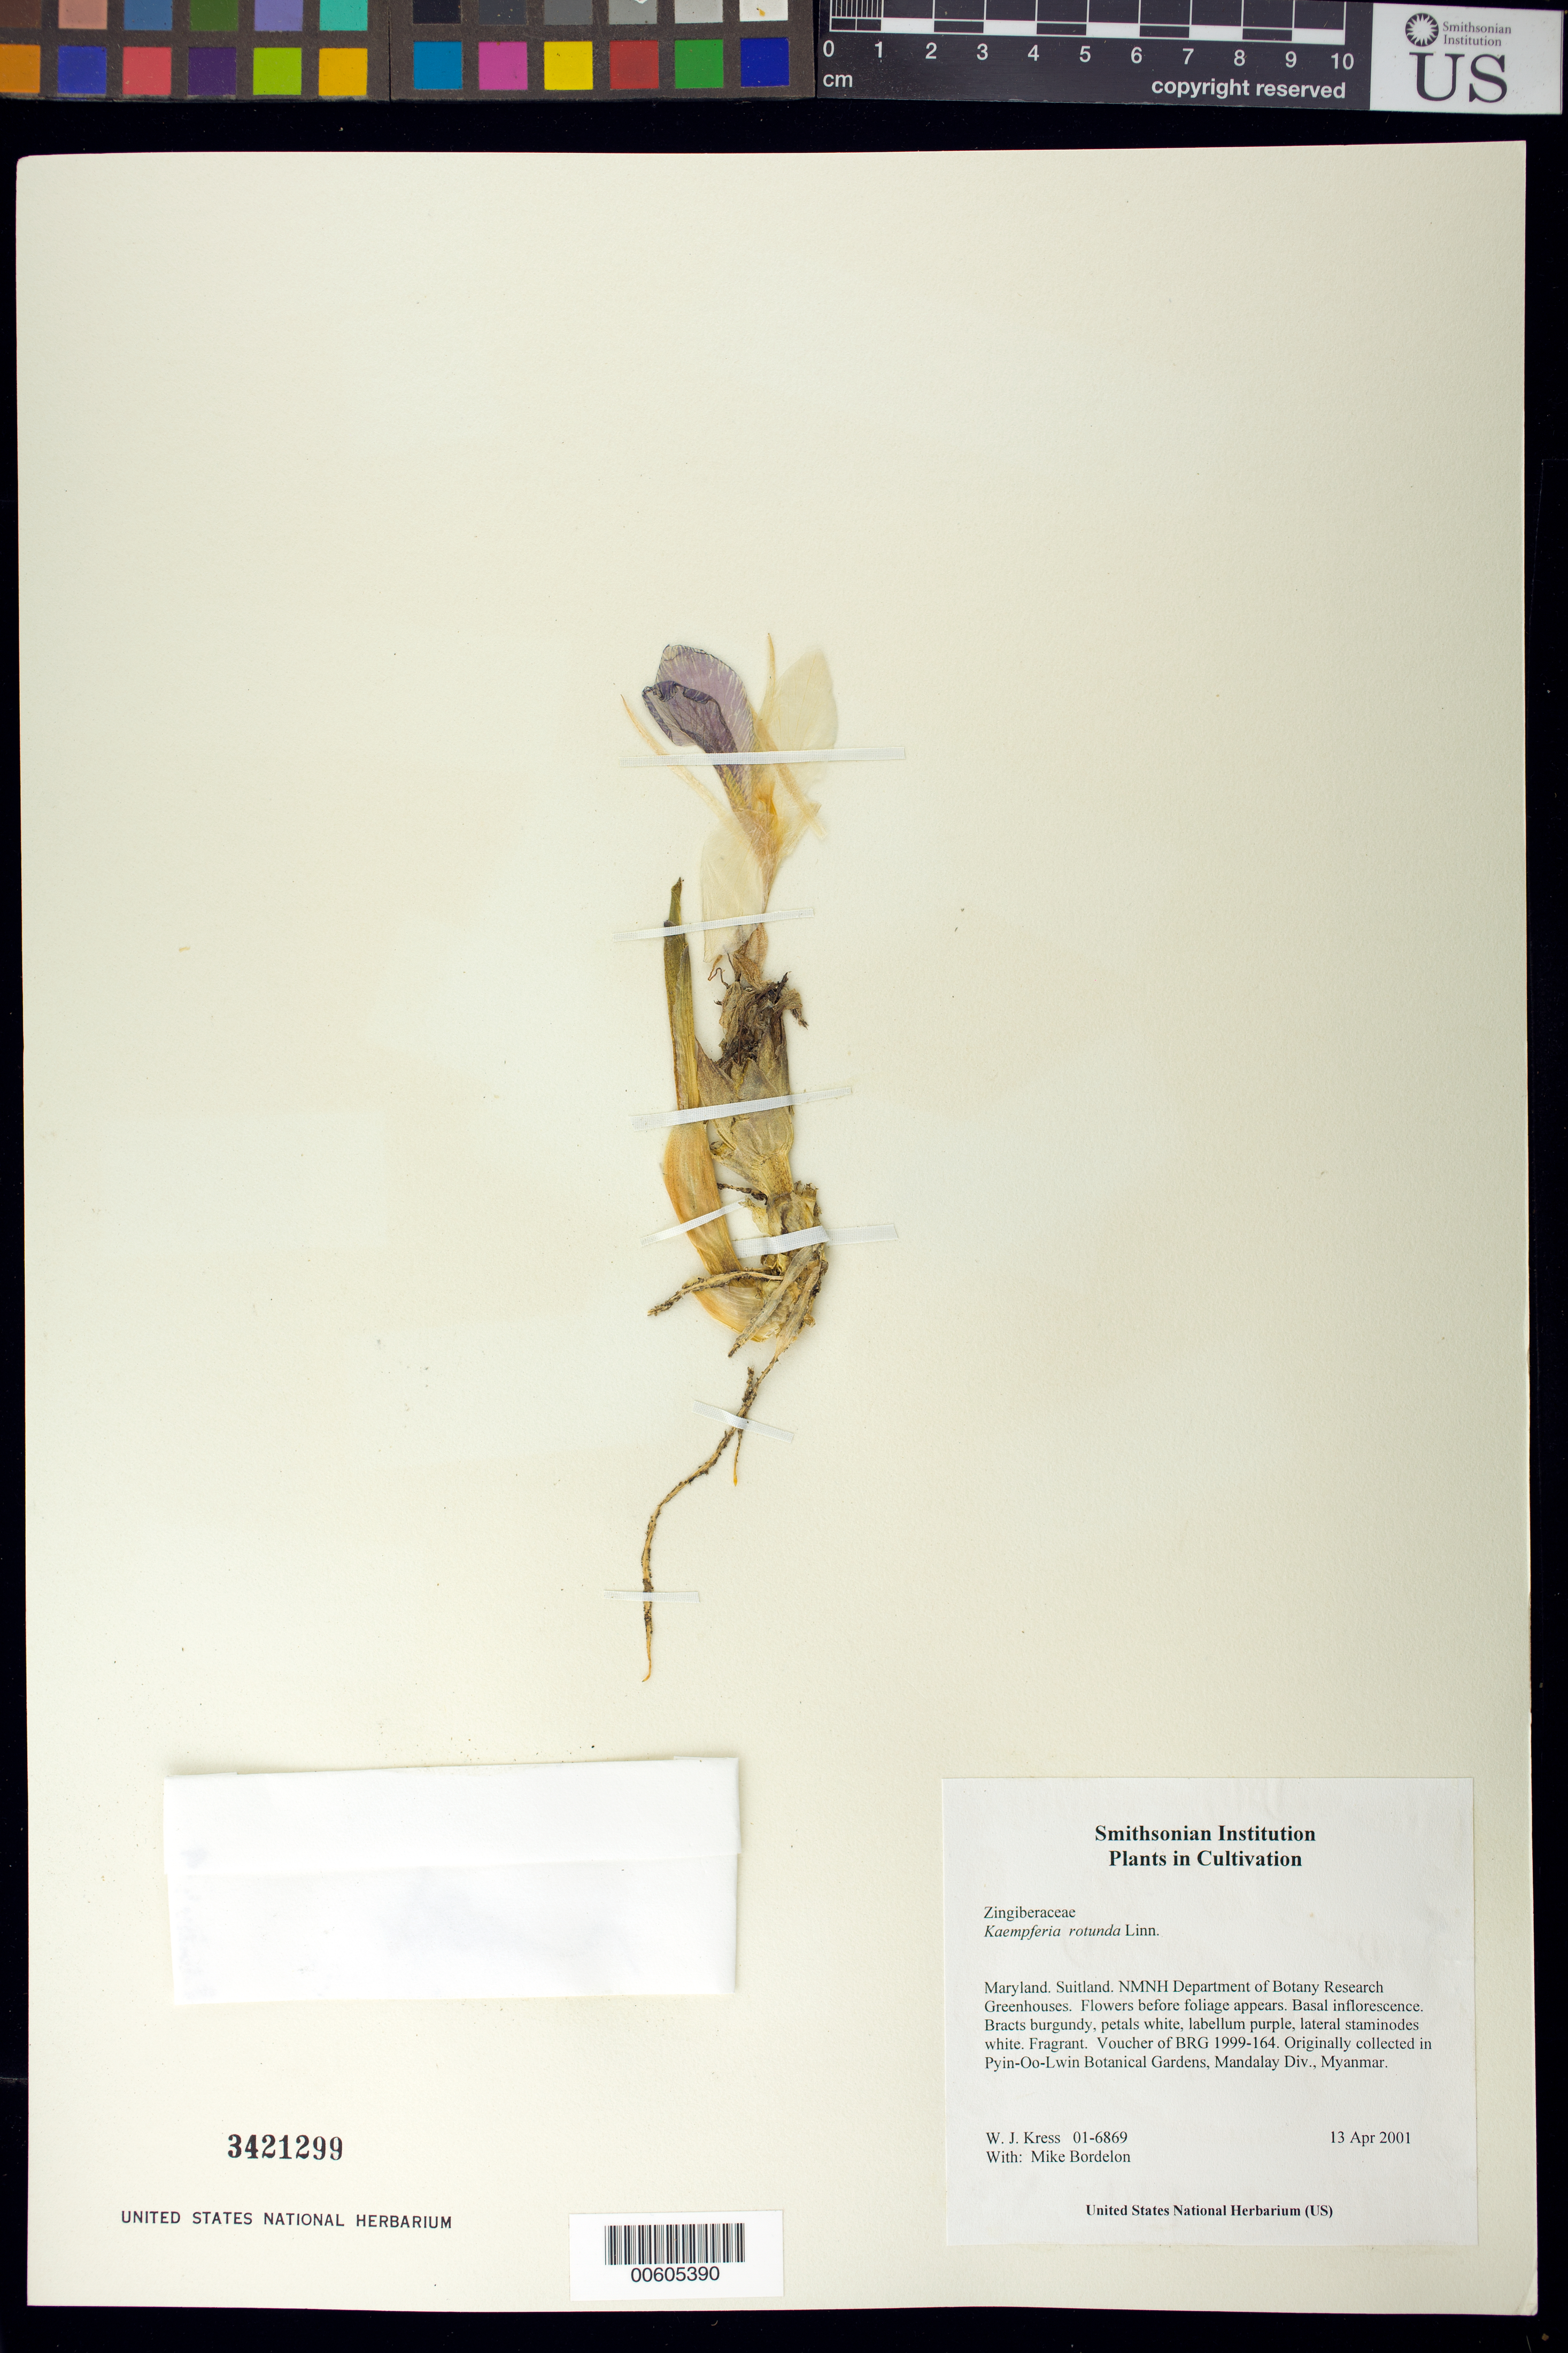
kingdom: Plantae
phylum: Tracheophyta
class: Liliopsida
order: Zingiberales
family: Zingiberaceae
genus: Kaempferia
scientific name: Kaempferia rotunda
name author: L.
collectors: W. J. Kress & M. Bordelon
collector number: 01-6869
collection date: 2001-04-13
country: United States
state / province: Maryland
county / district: Prince George's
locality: NMNH Botany Research Greenhouses. Suitland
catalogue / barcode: US 3421299